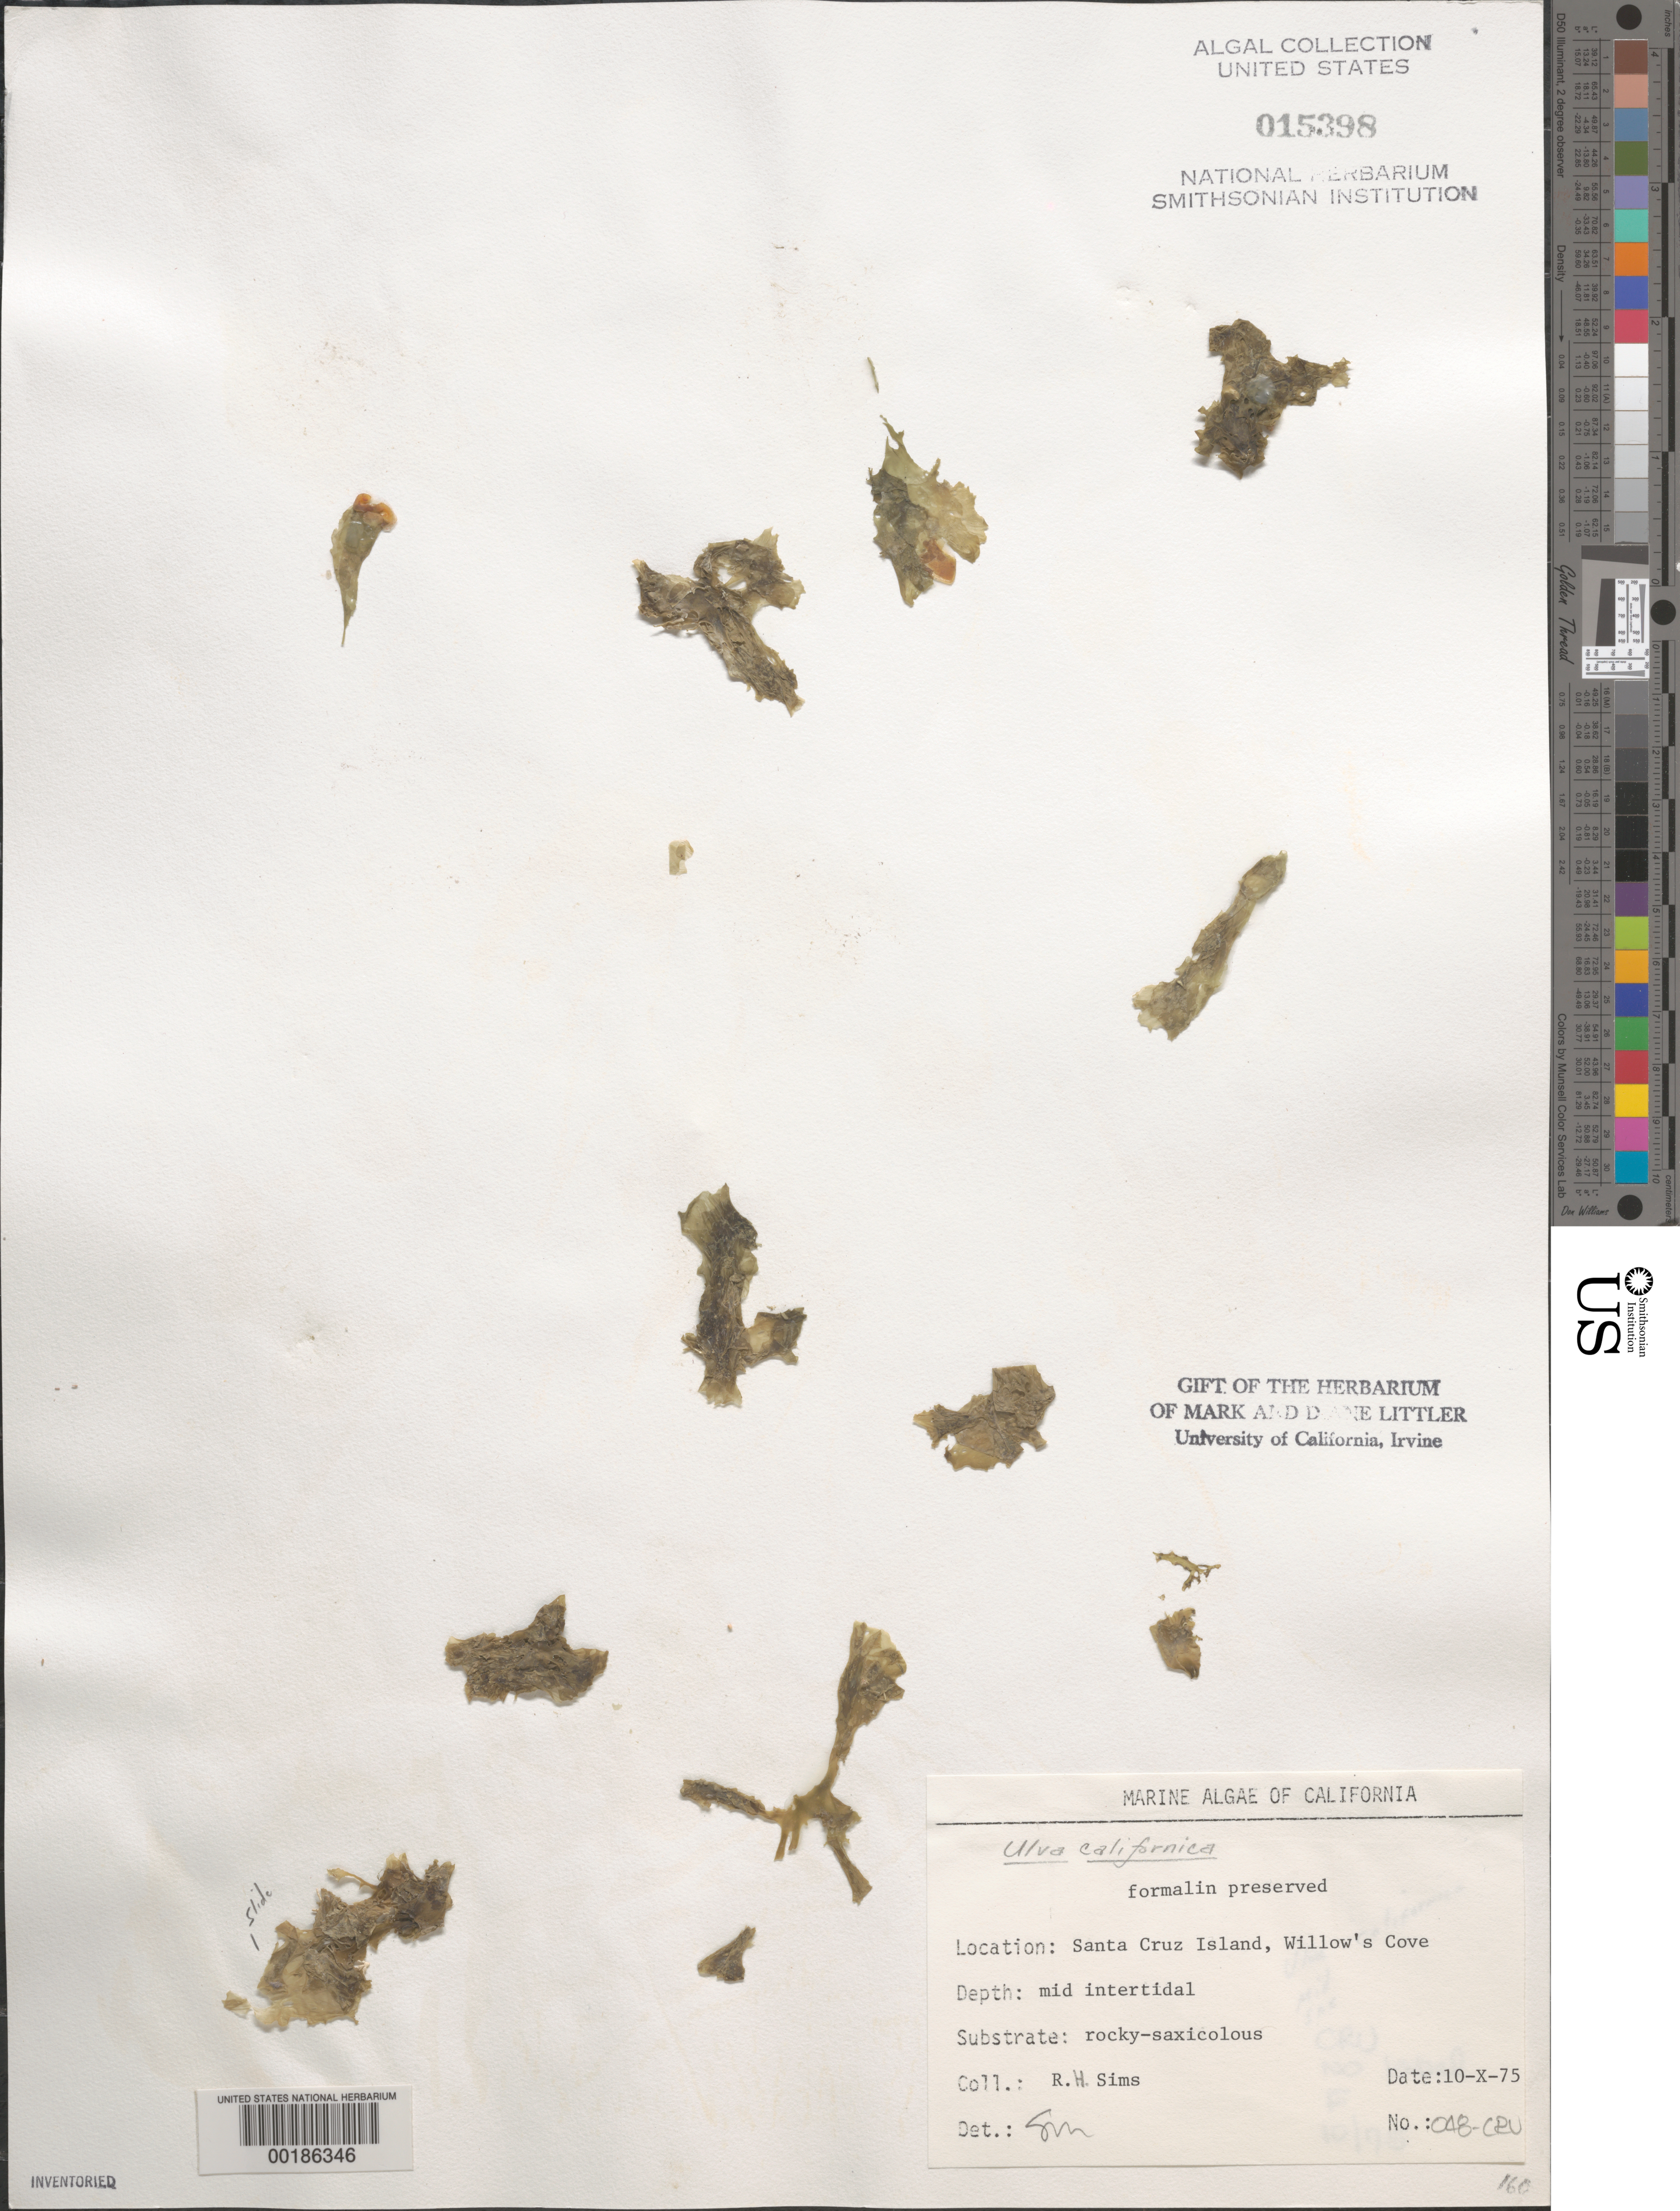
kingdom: Plantae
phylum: Chlorophyta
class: Ulvophyceae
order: Ulvales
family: Ulvaceae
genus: Ulva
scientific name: Ulva californica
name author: N.Wille in Collins et al.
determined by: Murray, S. N.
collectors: R. H. Sims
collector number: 048-CRU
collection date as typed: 10 Oct 1975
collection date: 1975-10-10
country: United States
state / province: California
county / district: Santa Barbara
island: Santa Cruz Island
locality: Willows Cove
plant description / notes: BLM-SOCALBIGHT Rocky Intertidal Survey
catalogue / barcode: US 15398